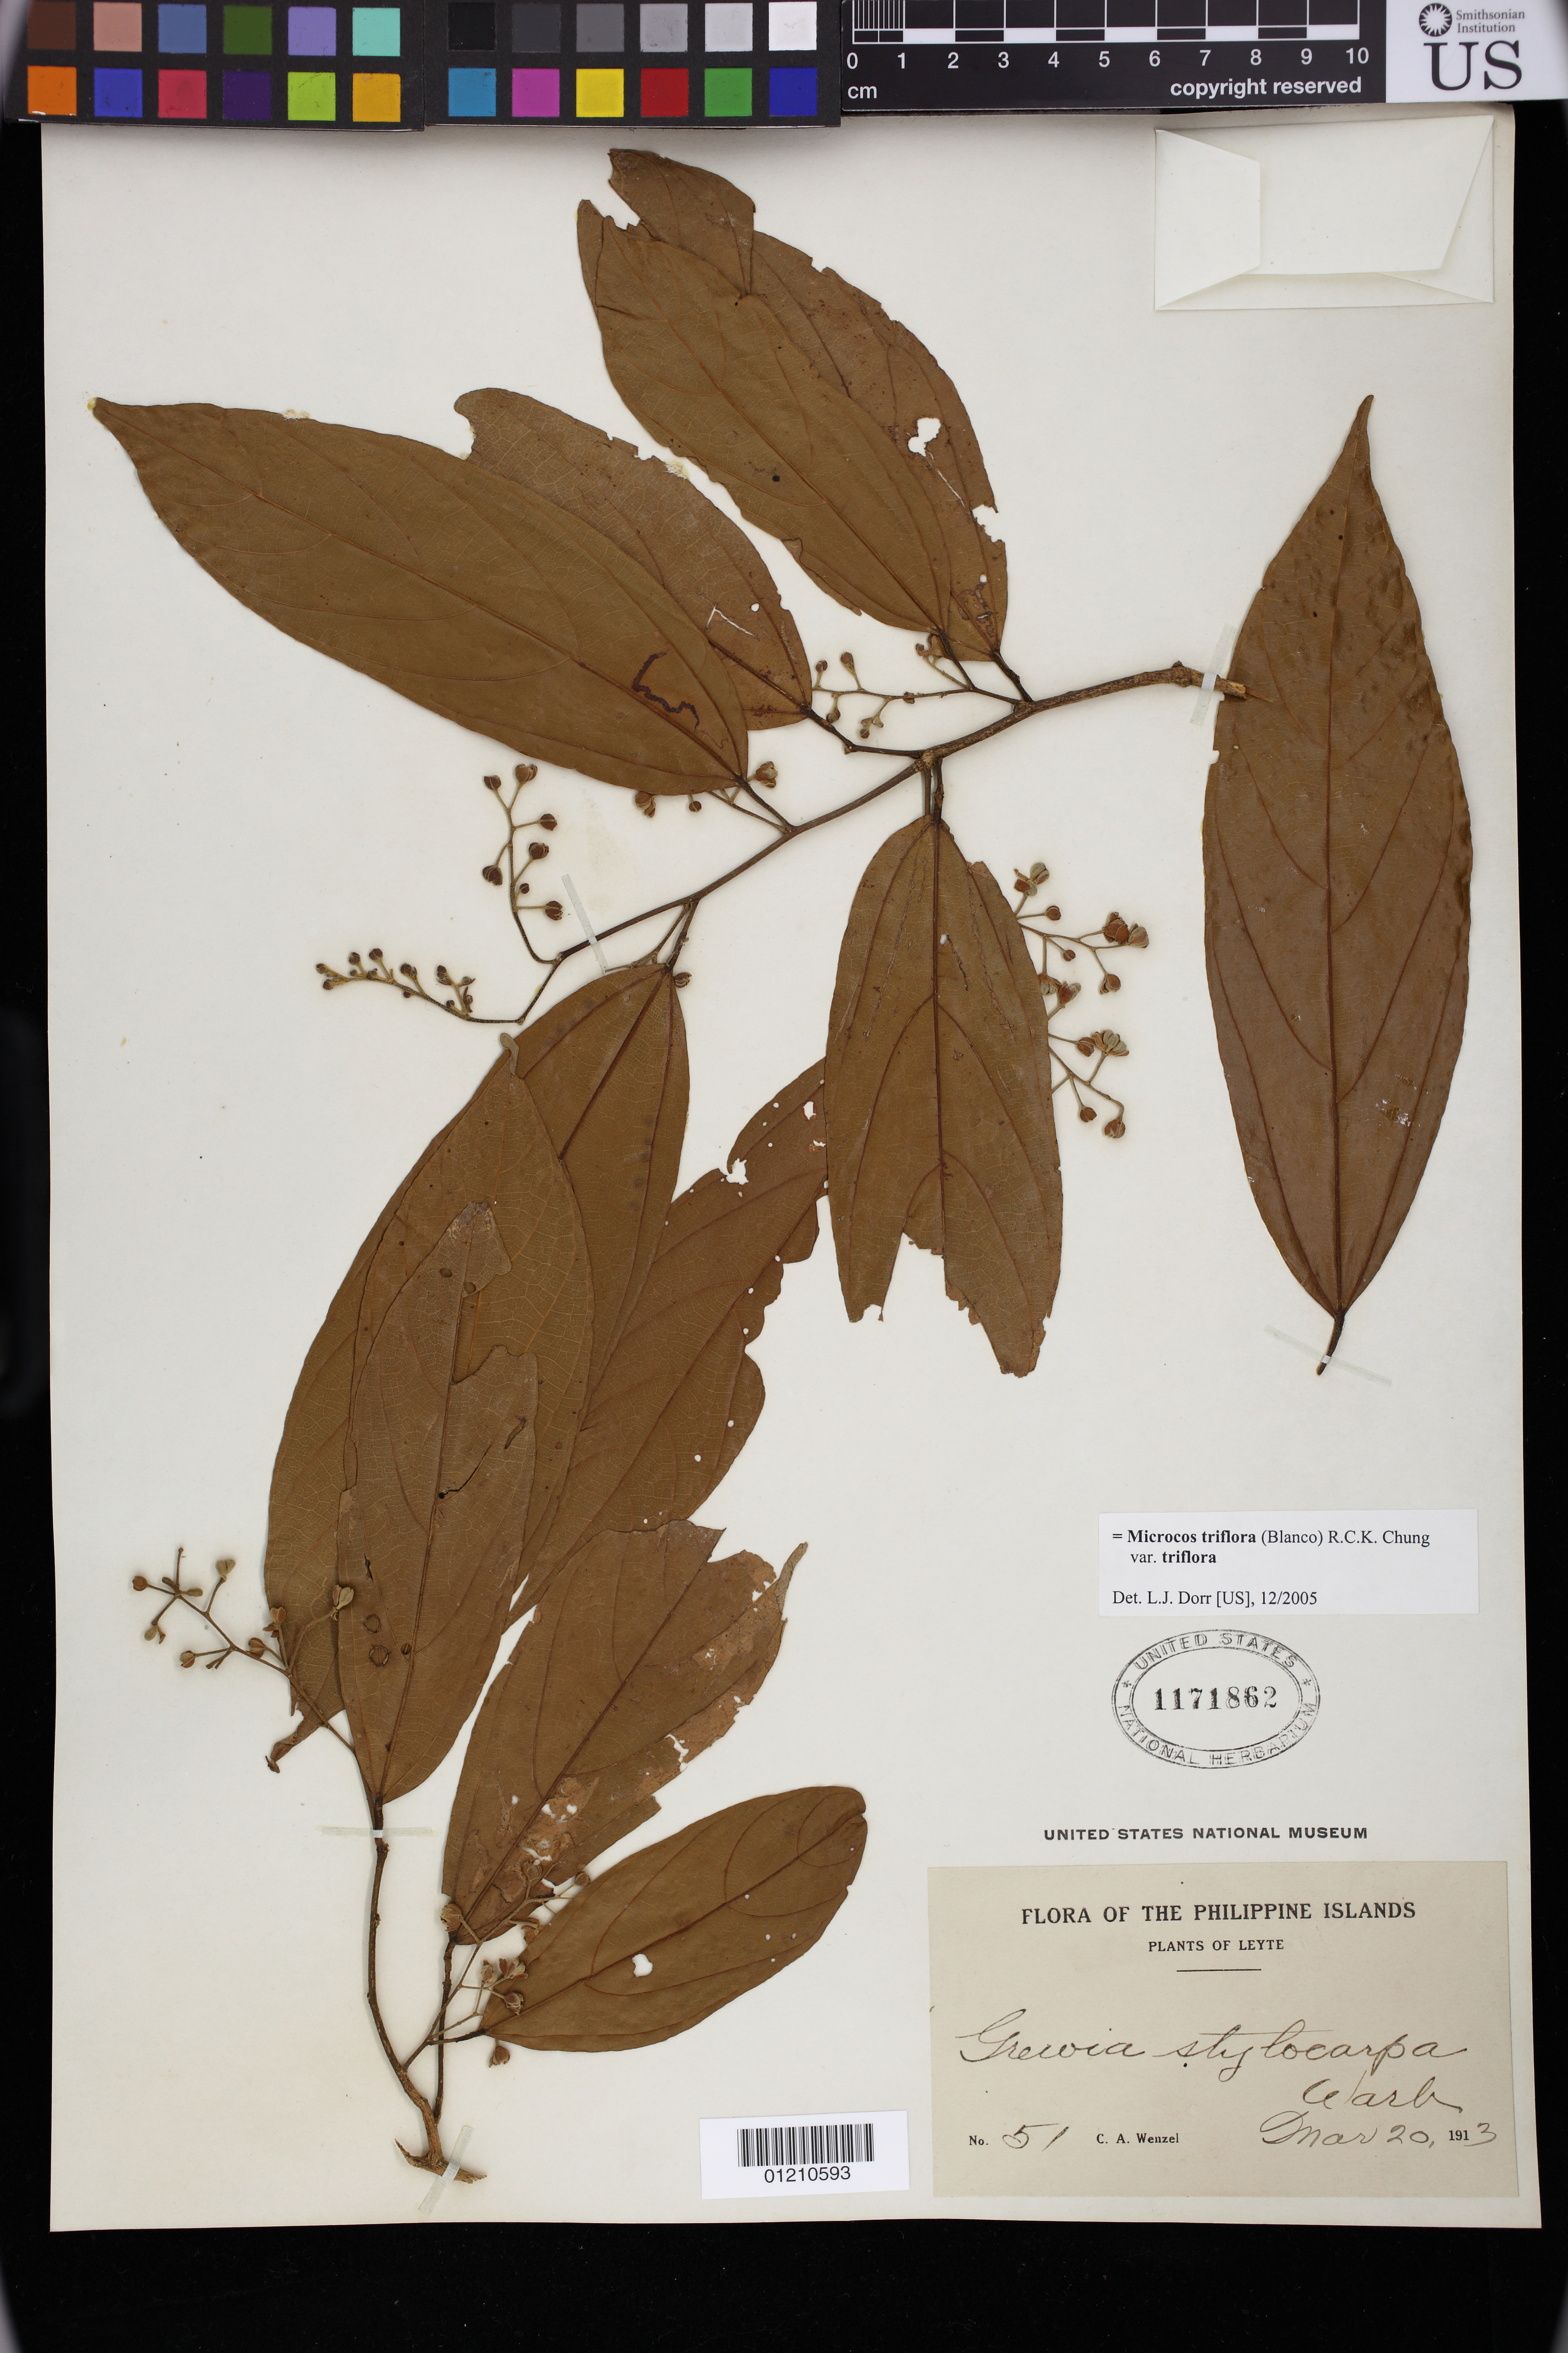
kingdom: Plantae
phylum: Tracheophyta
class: Magnoliopsida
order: Malvales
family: Malvaceae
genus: Microcos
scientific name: Microcos triflora var. triflora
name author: (Blanco) R.C.K. Chung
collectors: C. Wenzel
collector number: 51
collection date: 1913-03-20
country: Philippines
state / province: Eastern Visayas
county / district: Leyte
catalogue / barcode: US 1171862